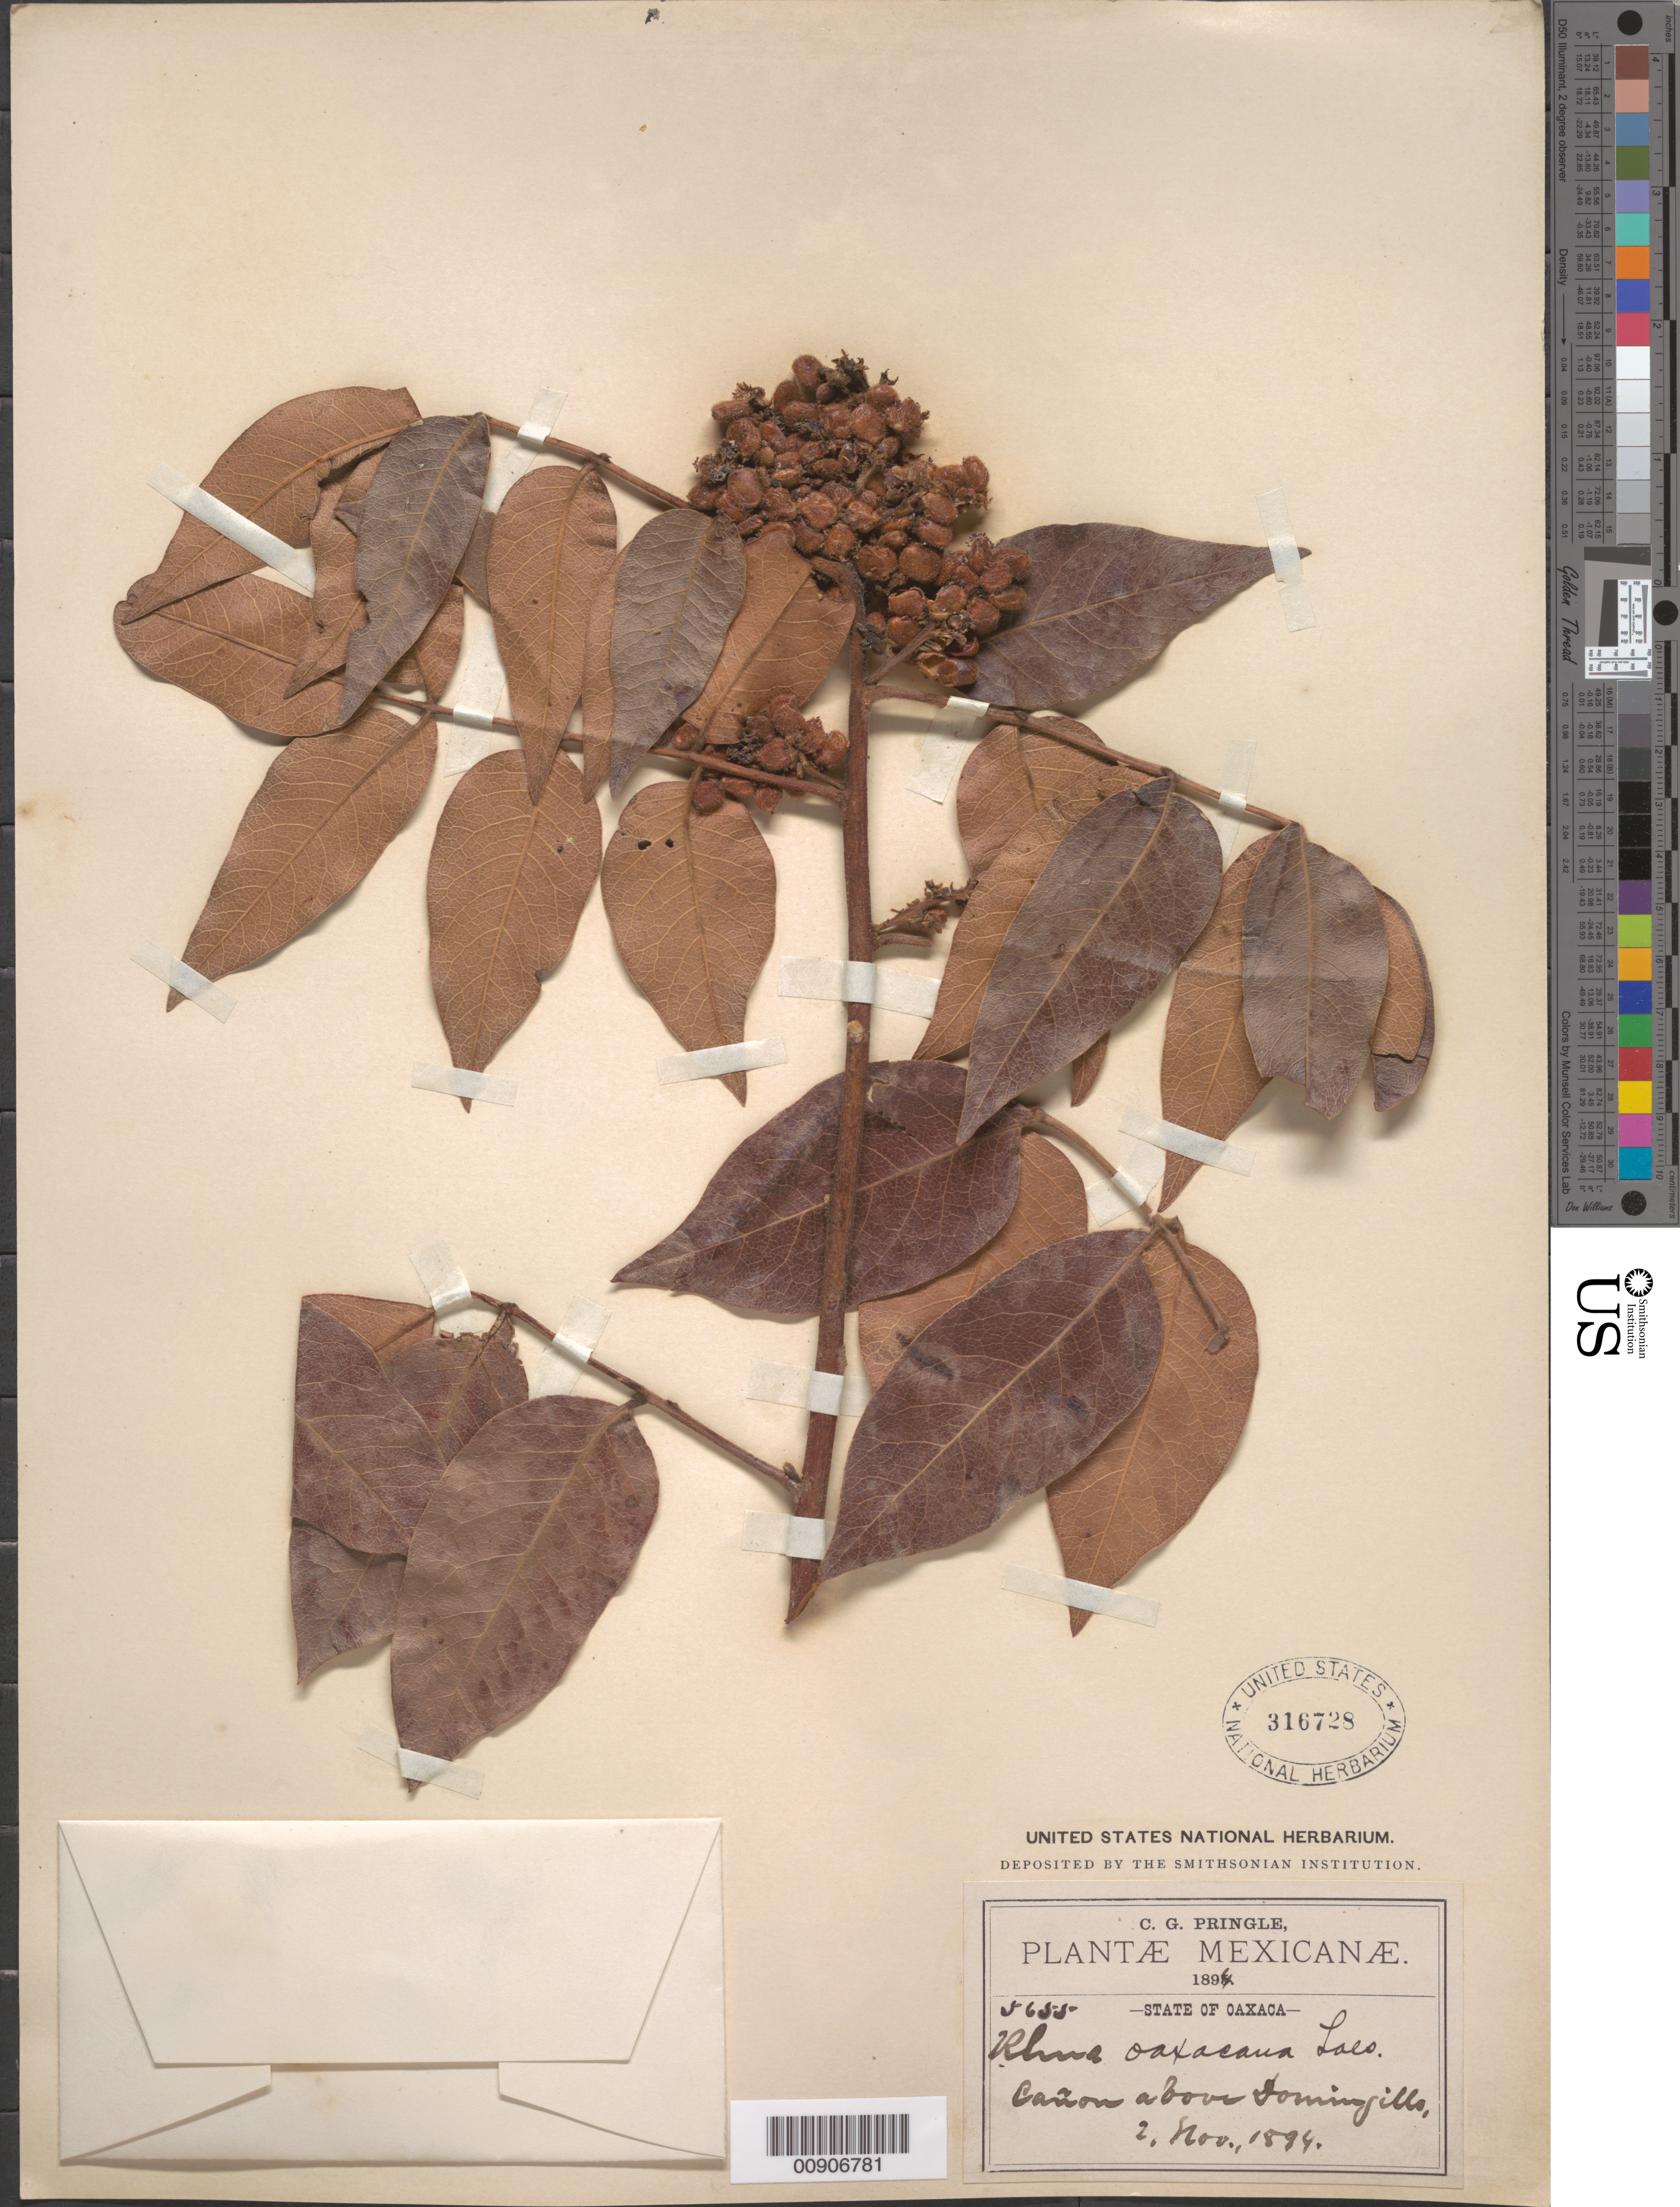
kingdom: Plantae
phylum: Tracheophyta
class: Magnoliopsida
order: Sapindales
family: Anacardiaceae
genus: Rhus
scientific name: Rhus oaxacana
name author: Loes.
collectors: C. G. Pringle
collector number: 5655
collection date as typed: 02 Nov 1894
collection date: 1894-11-02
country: Mexico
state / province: Oaxaca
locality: Cañon above Domingillo [sic]. State of Oaxaca.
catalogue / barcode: US 316728